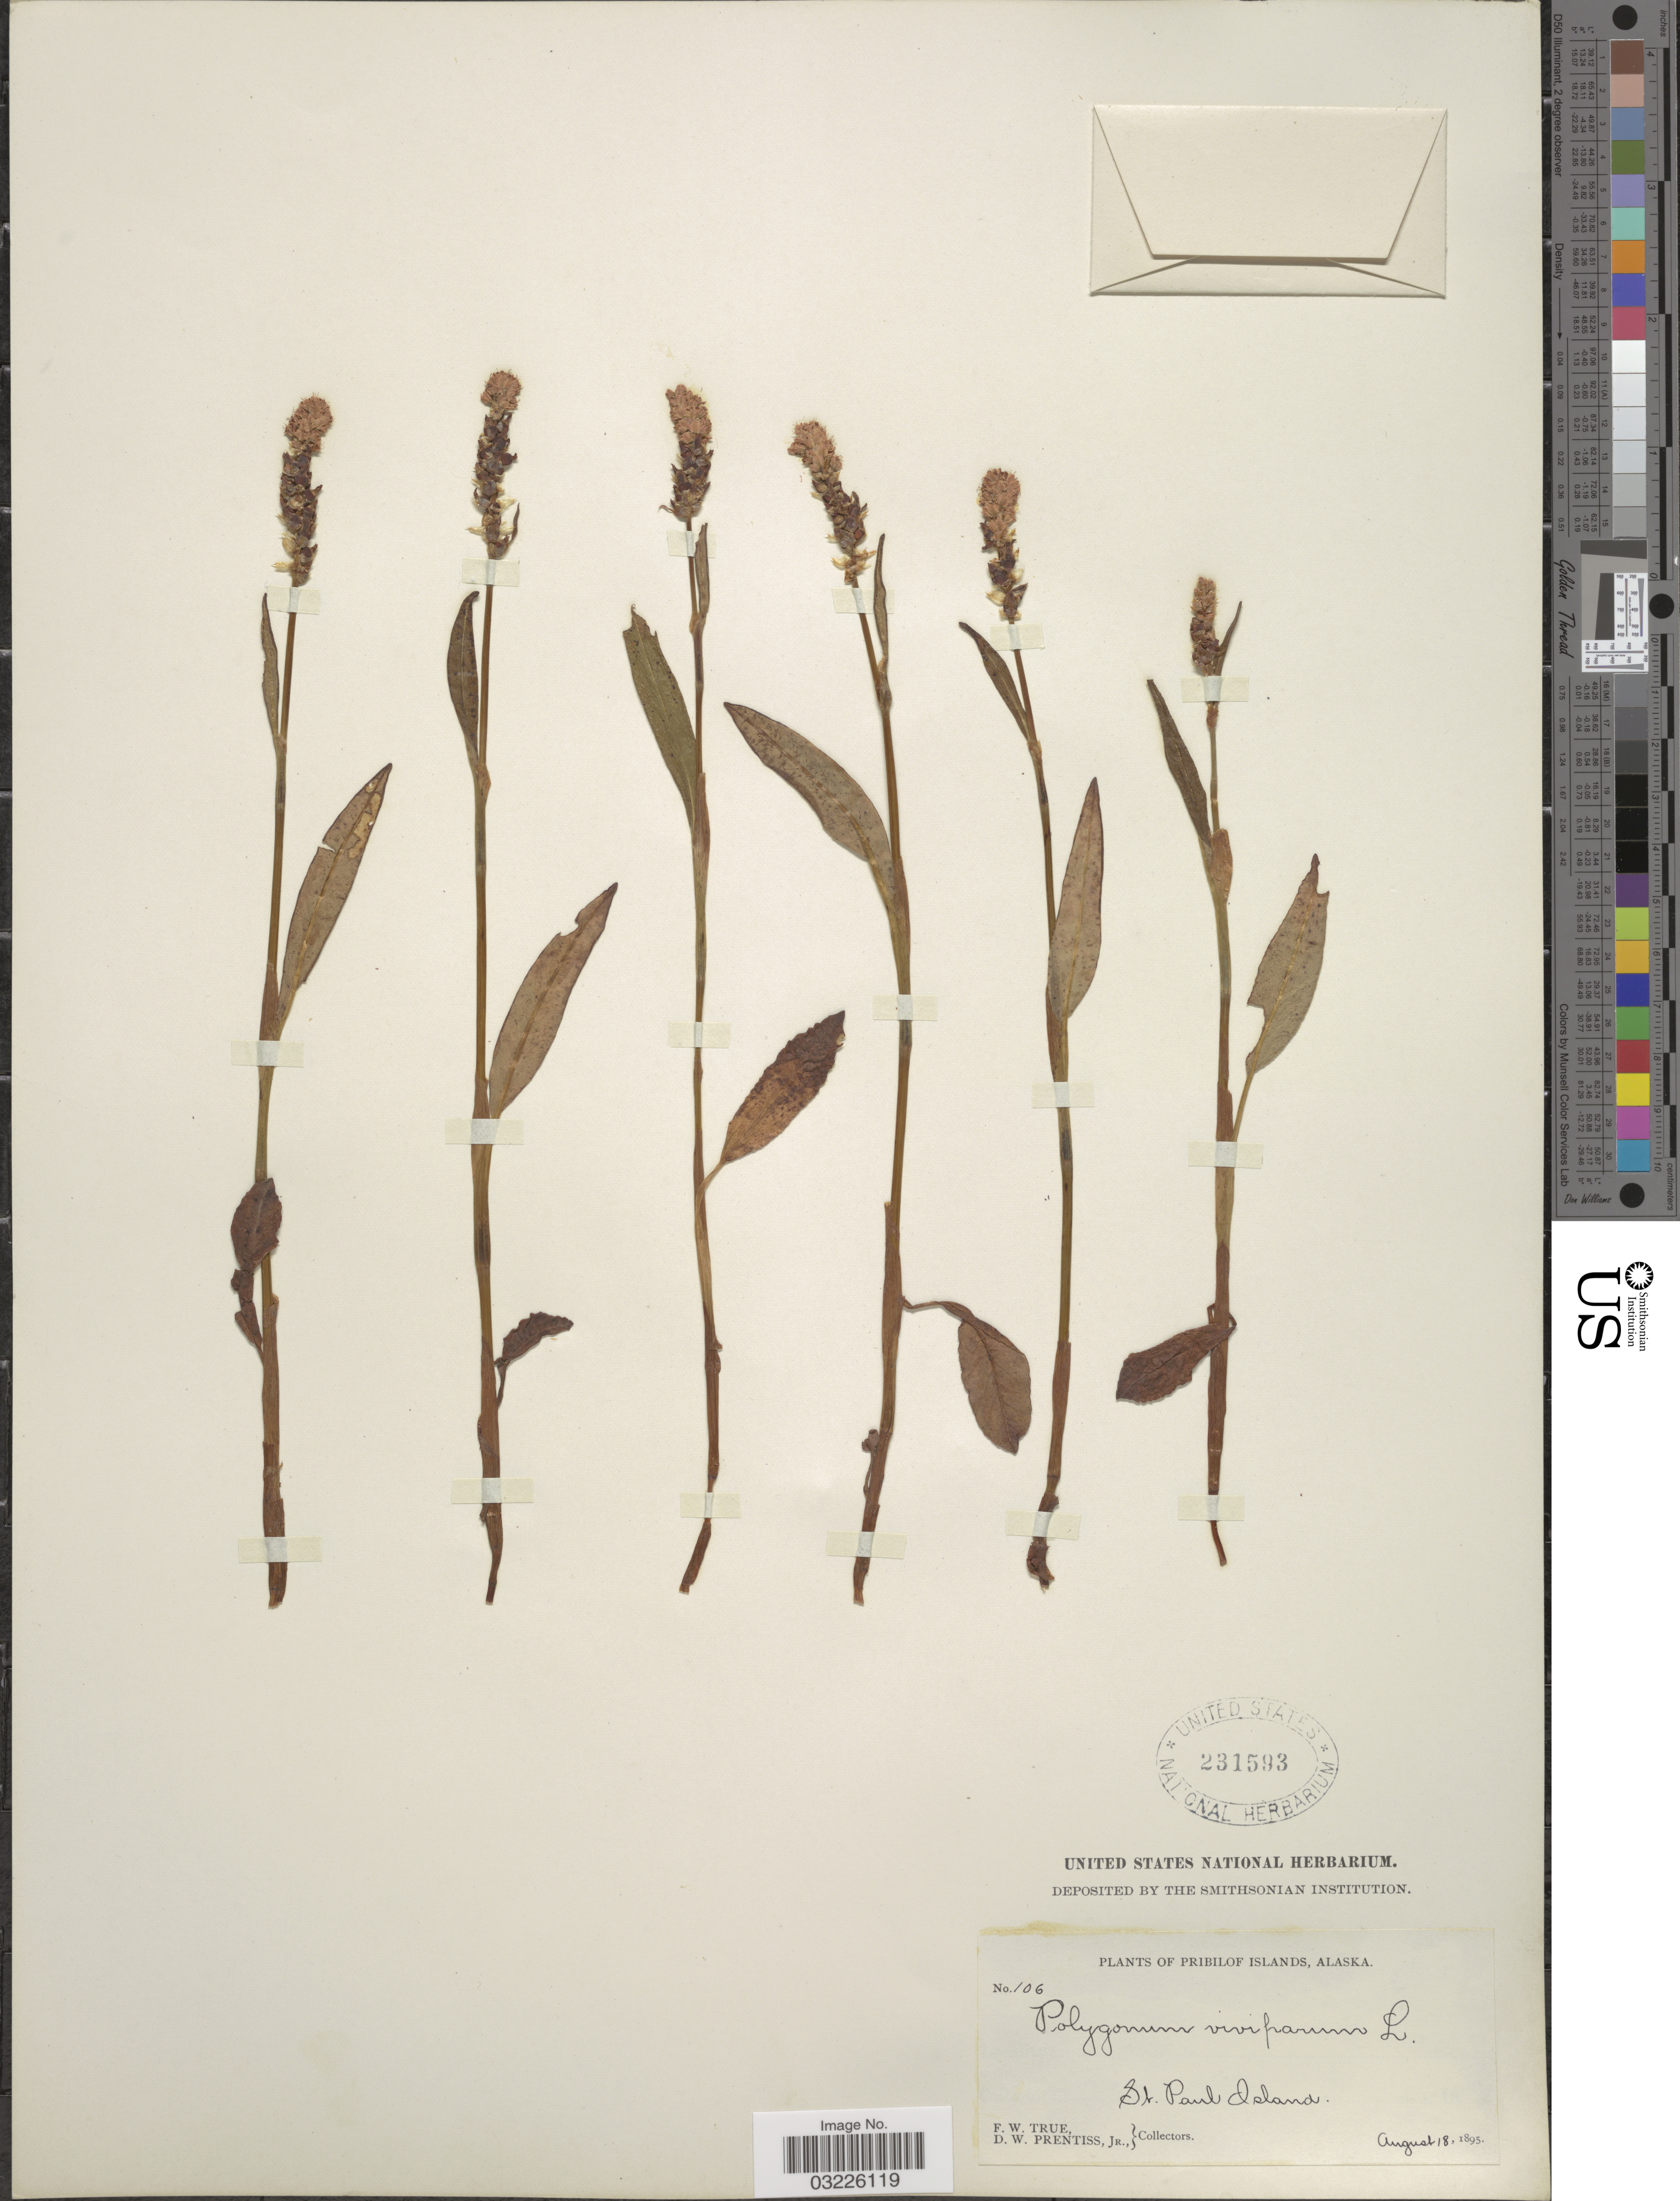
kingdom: Plantae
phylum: Tracheophyta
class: Magnoliopsida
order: Caryophyllales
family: Polygonaceae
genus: Bistorta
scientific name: Bistorta vivipara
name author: (L.) Delarbre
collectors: F. True & D. Prentiss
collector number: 106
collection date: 1895-08-18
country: United States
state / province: Alaska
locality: Pribilof Islands. St. Paul Island.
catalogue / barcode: US 231593